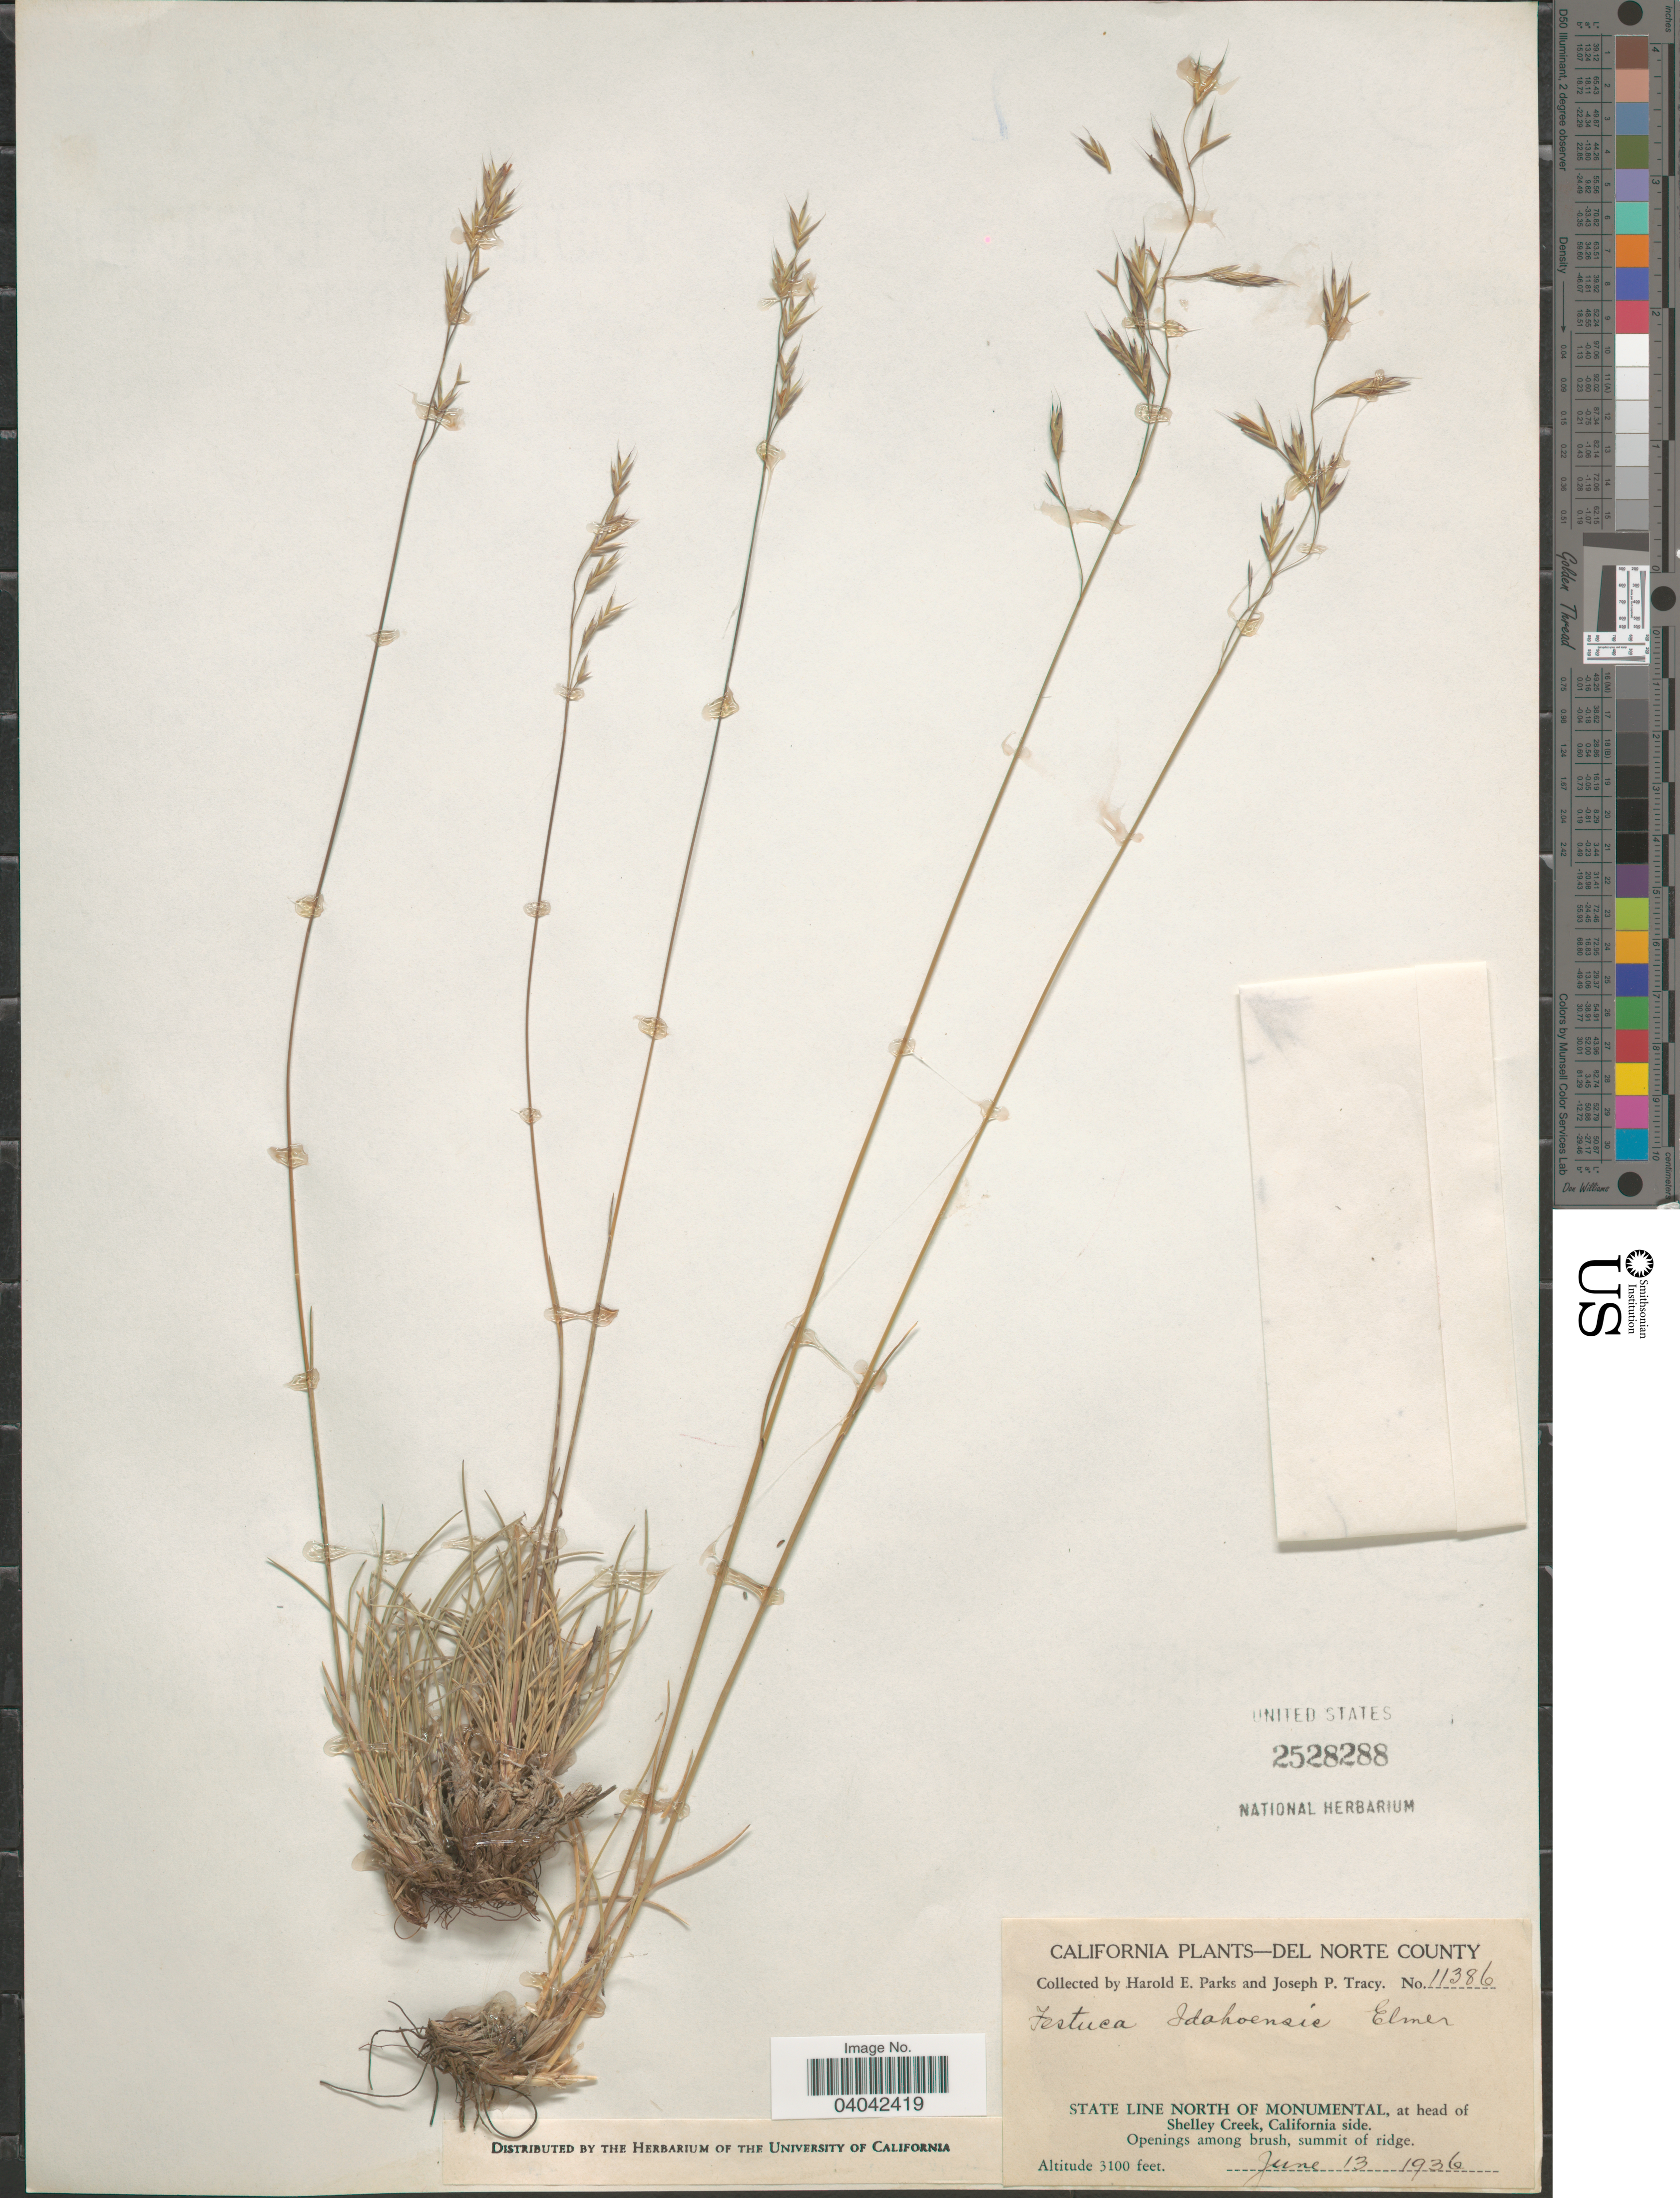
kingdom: Plantae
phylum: Tracheophyta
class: Liliopsida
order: Poales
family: Poaceae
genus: Festuca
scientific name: Festuca idahoensis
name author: Elmer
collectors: H. E. Parks & J. Tracy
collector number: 11386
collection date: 1936-06-13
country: United States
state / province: California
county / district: Del Norte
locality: Del Norte County. State Line North of Monumental, at head of Shelley Creek, California side. Summit of ridge.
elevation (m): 945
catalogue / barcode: US 2528288